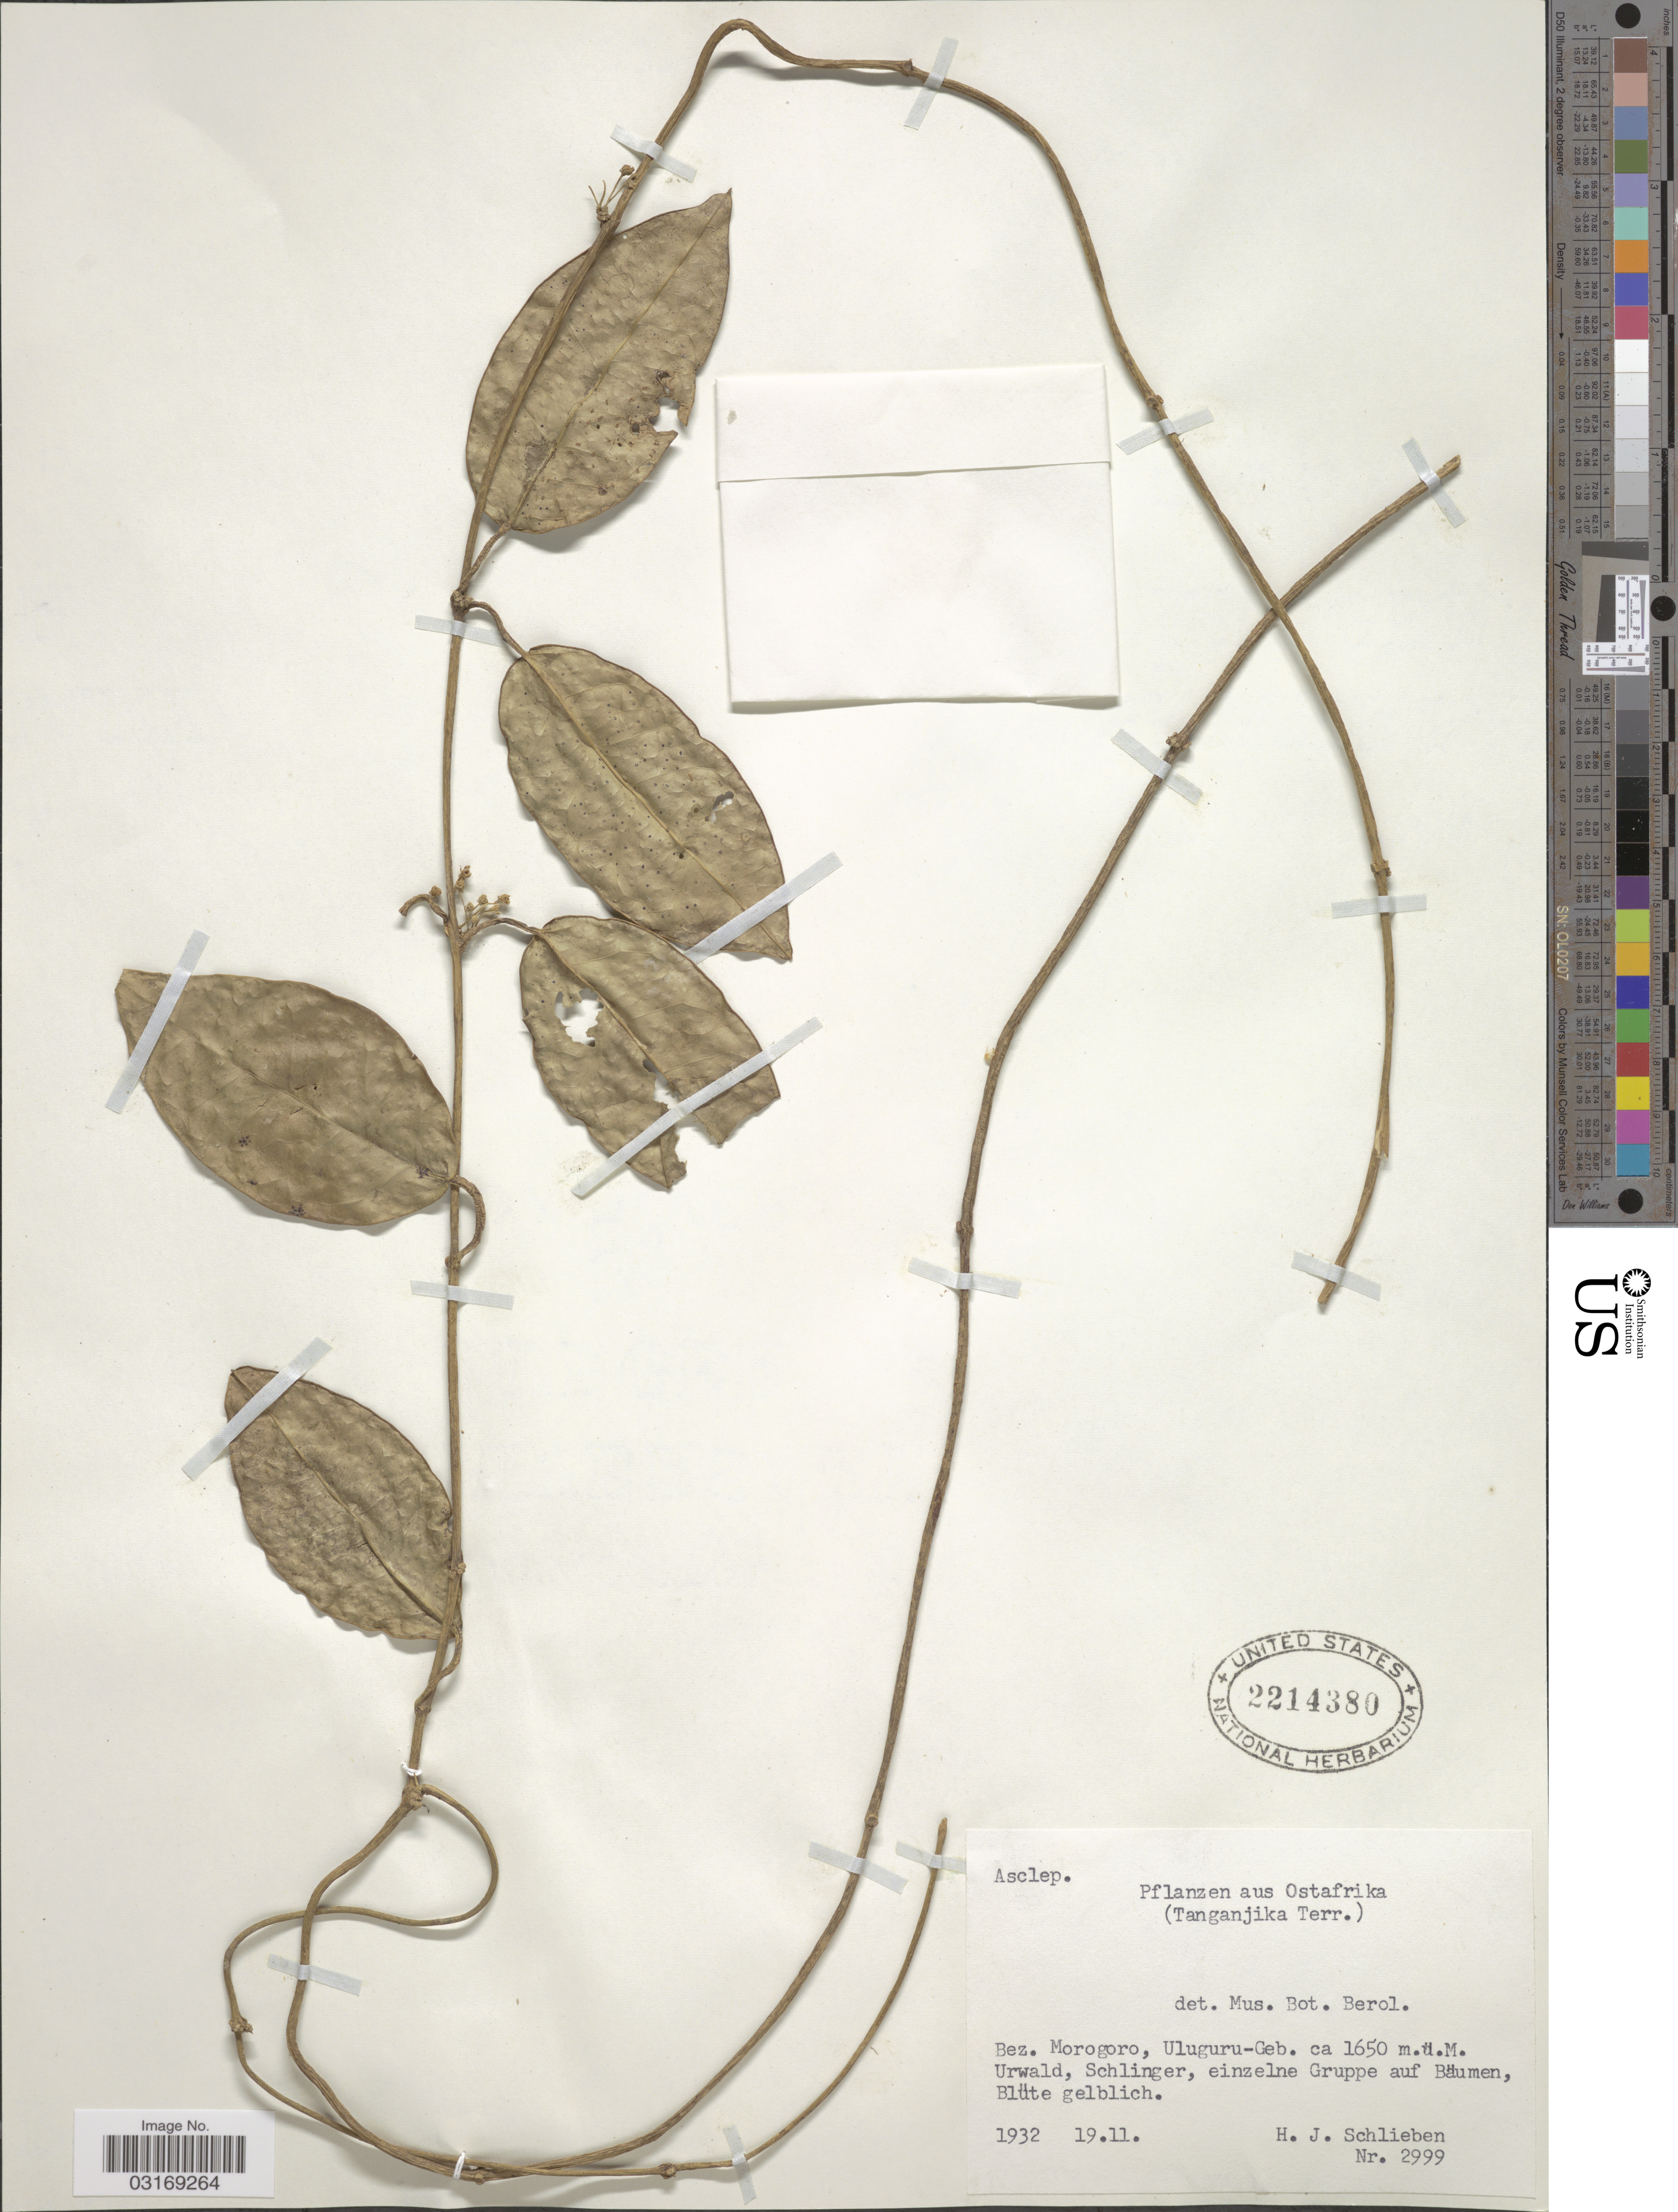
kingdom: Plantae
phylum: Tracheophyta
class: Magnoliopsida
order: Gentianales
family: Apocynaceae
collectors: H. J. Schlieben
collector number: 2999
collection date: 1932-11-19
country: Tanzania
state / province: Morogoro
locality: Ostafrika (Tanganjika Terr.) Bez. Morogoro, Uluguru-Geb.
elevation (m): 1650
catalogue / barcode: US 2214380